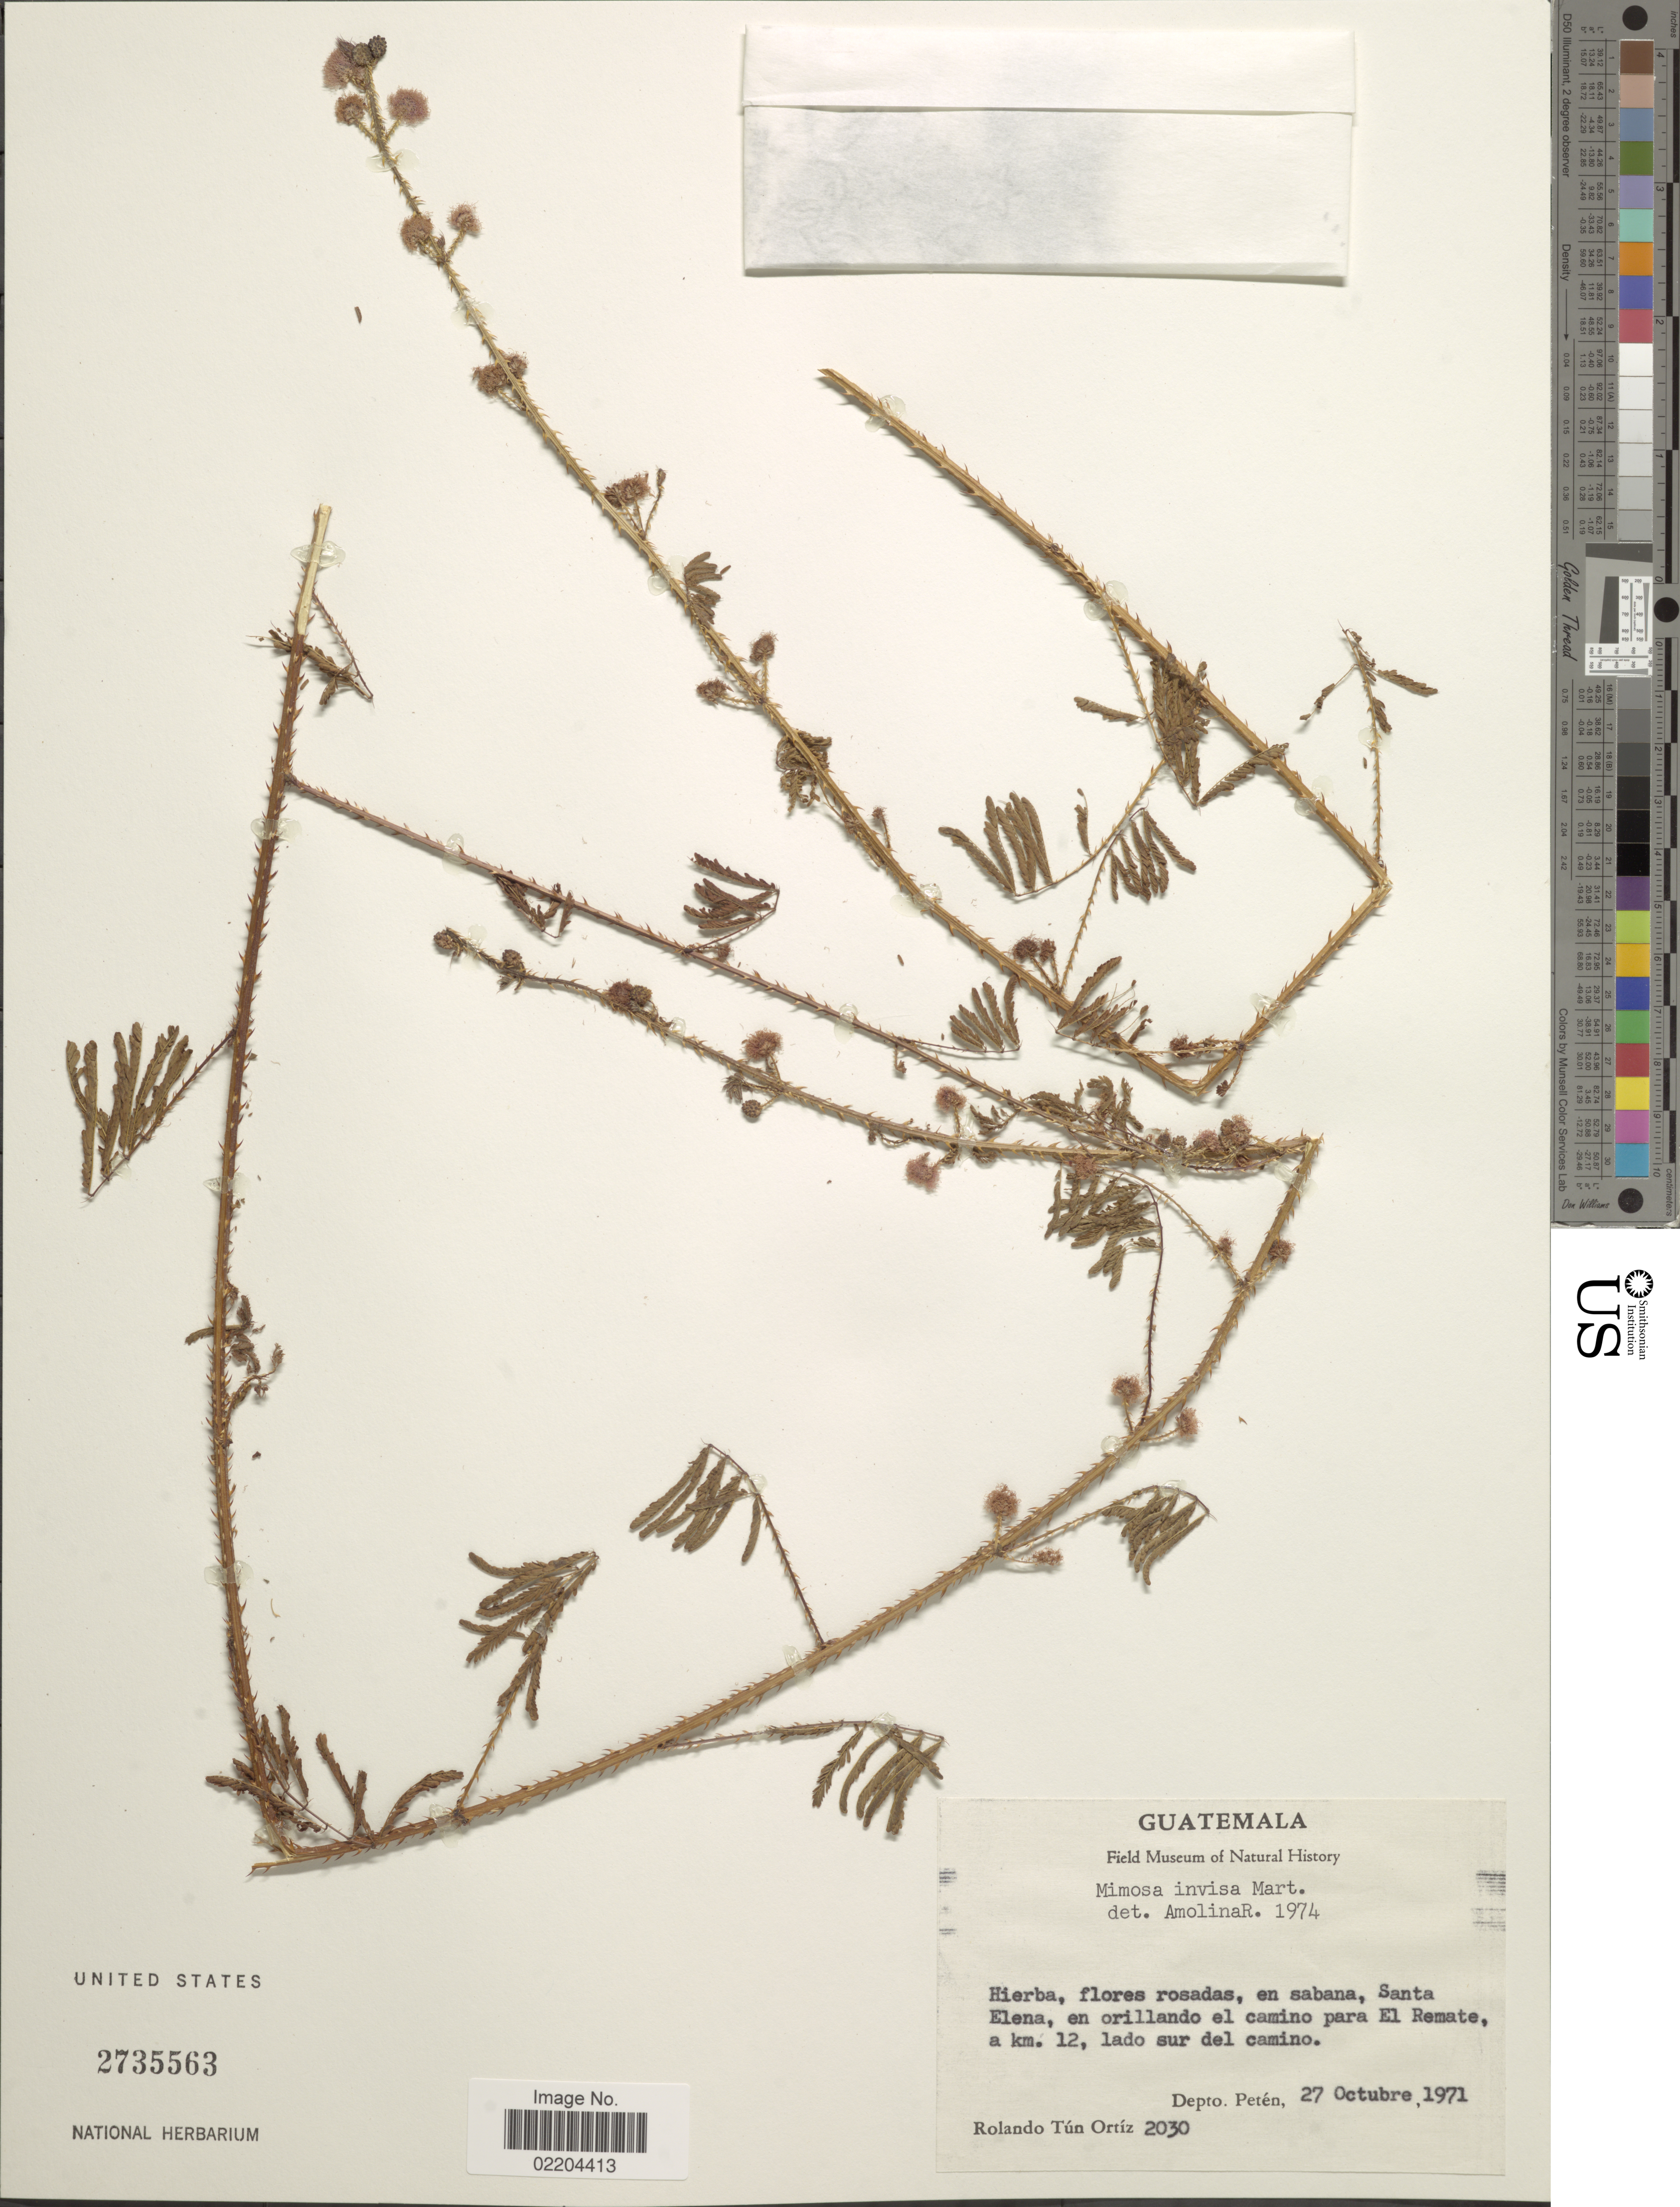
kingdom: Plantae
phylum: Tracheophyta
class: Magnoliopsida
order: Fabales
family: Fabaceae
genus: Mimosa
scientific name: Mimosa invisa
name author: Mart. ex Colla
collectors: R. T. Ortíz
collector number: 2030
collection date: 1971-10-27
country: Guatemala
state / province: El Petén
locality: En sabana, Santa Elena, en orillando el camino para El Remate a km. 12, lado sur del camino.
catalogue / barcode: US 2735563